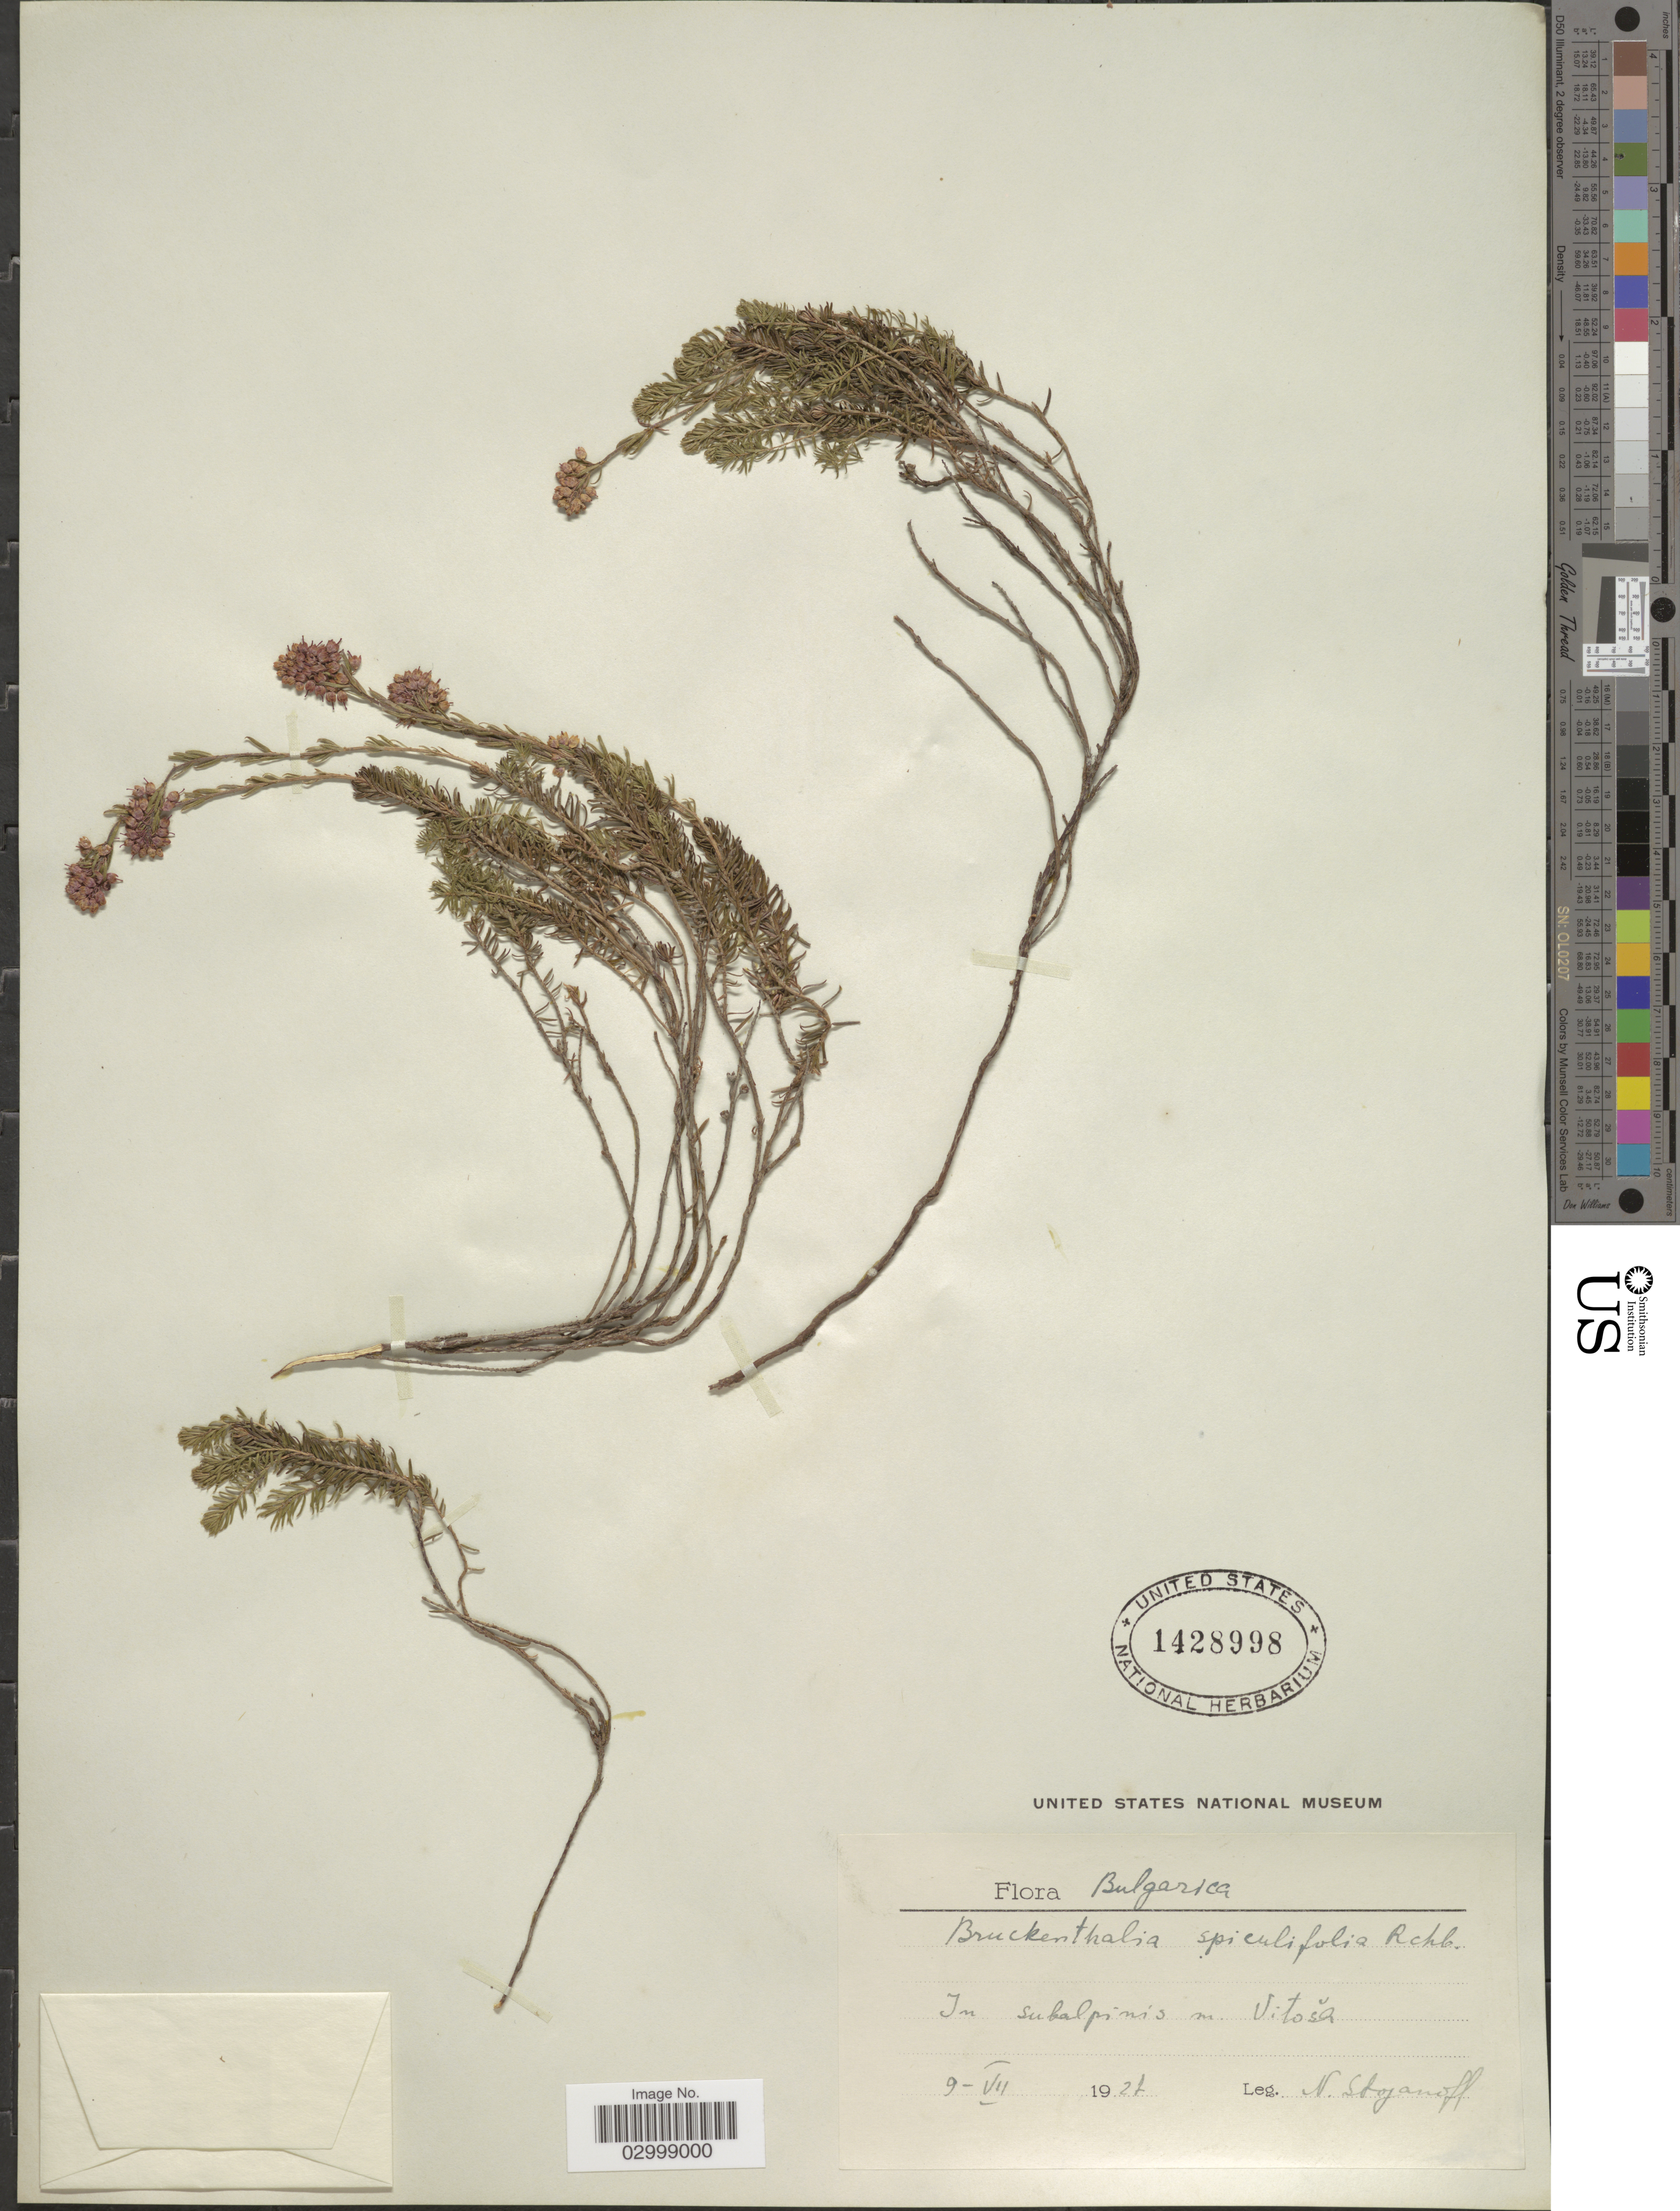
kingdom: Plantae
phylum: Tracheophyta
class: Magnoliopsida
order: Ericales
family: Ericaceae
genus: Bruckenthalia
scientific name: Bruckenthalia spiculifolia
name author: (Salisb.) Rchb.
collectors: N. Stojanoff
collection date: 1927-07-09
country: Bulgaria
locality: Bulgarica, in subalpinis m. Vitosa.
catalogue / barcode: US 1428998